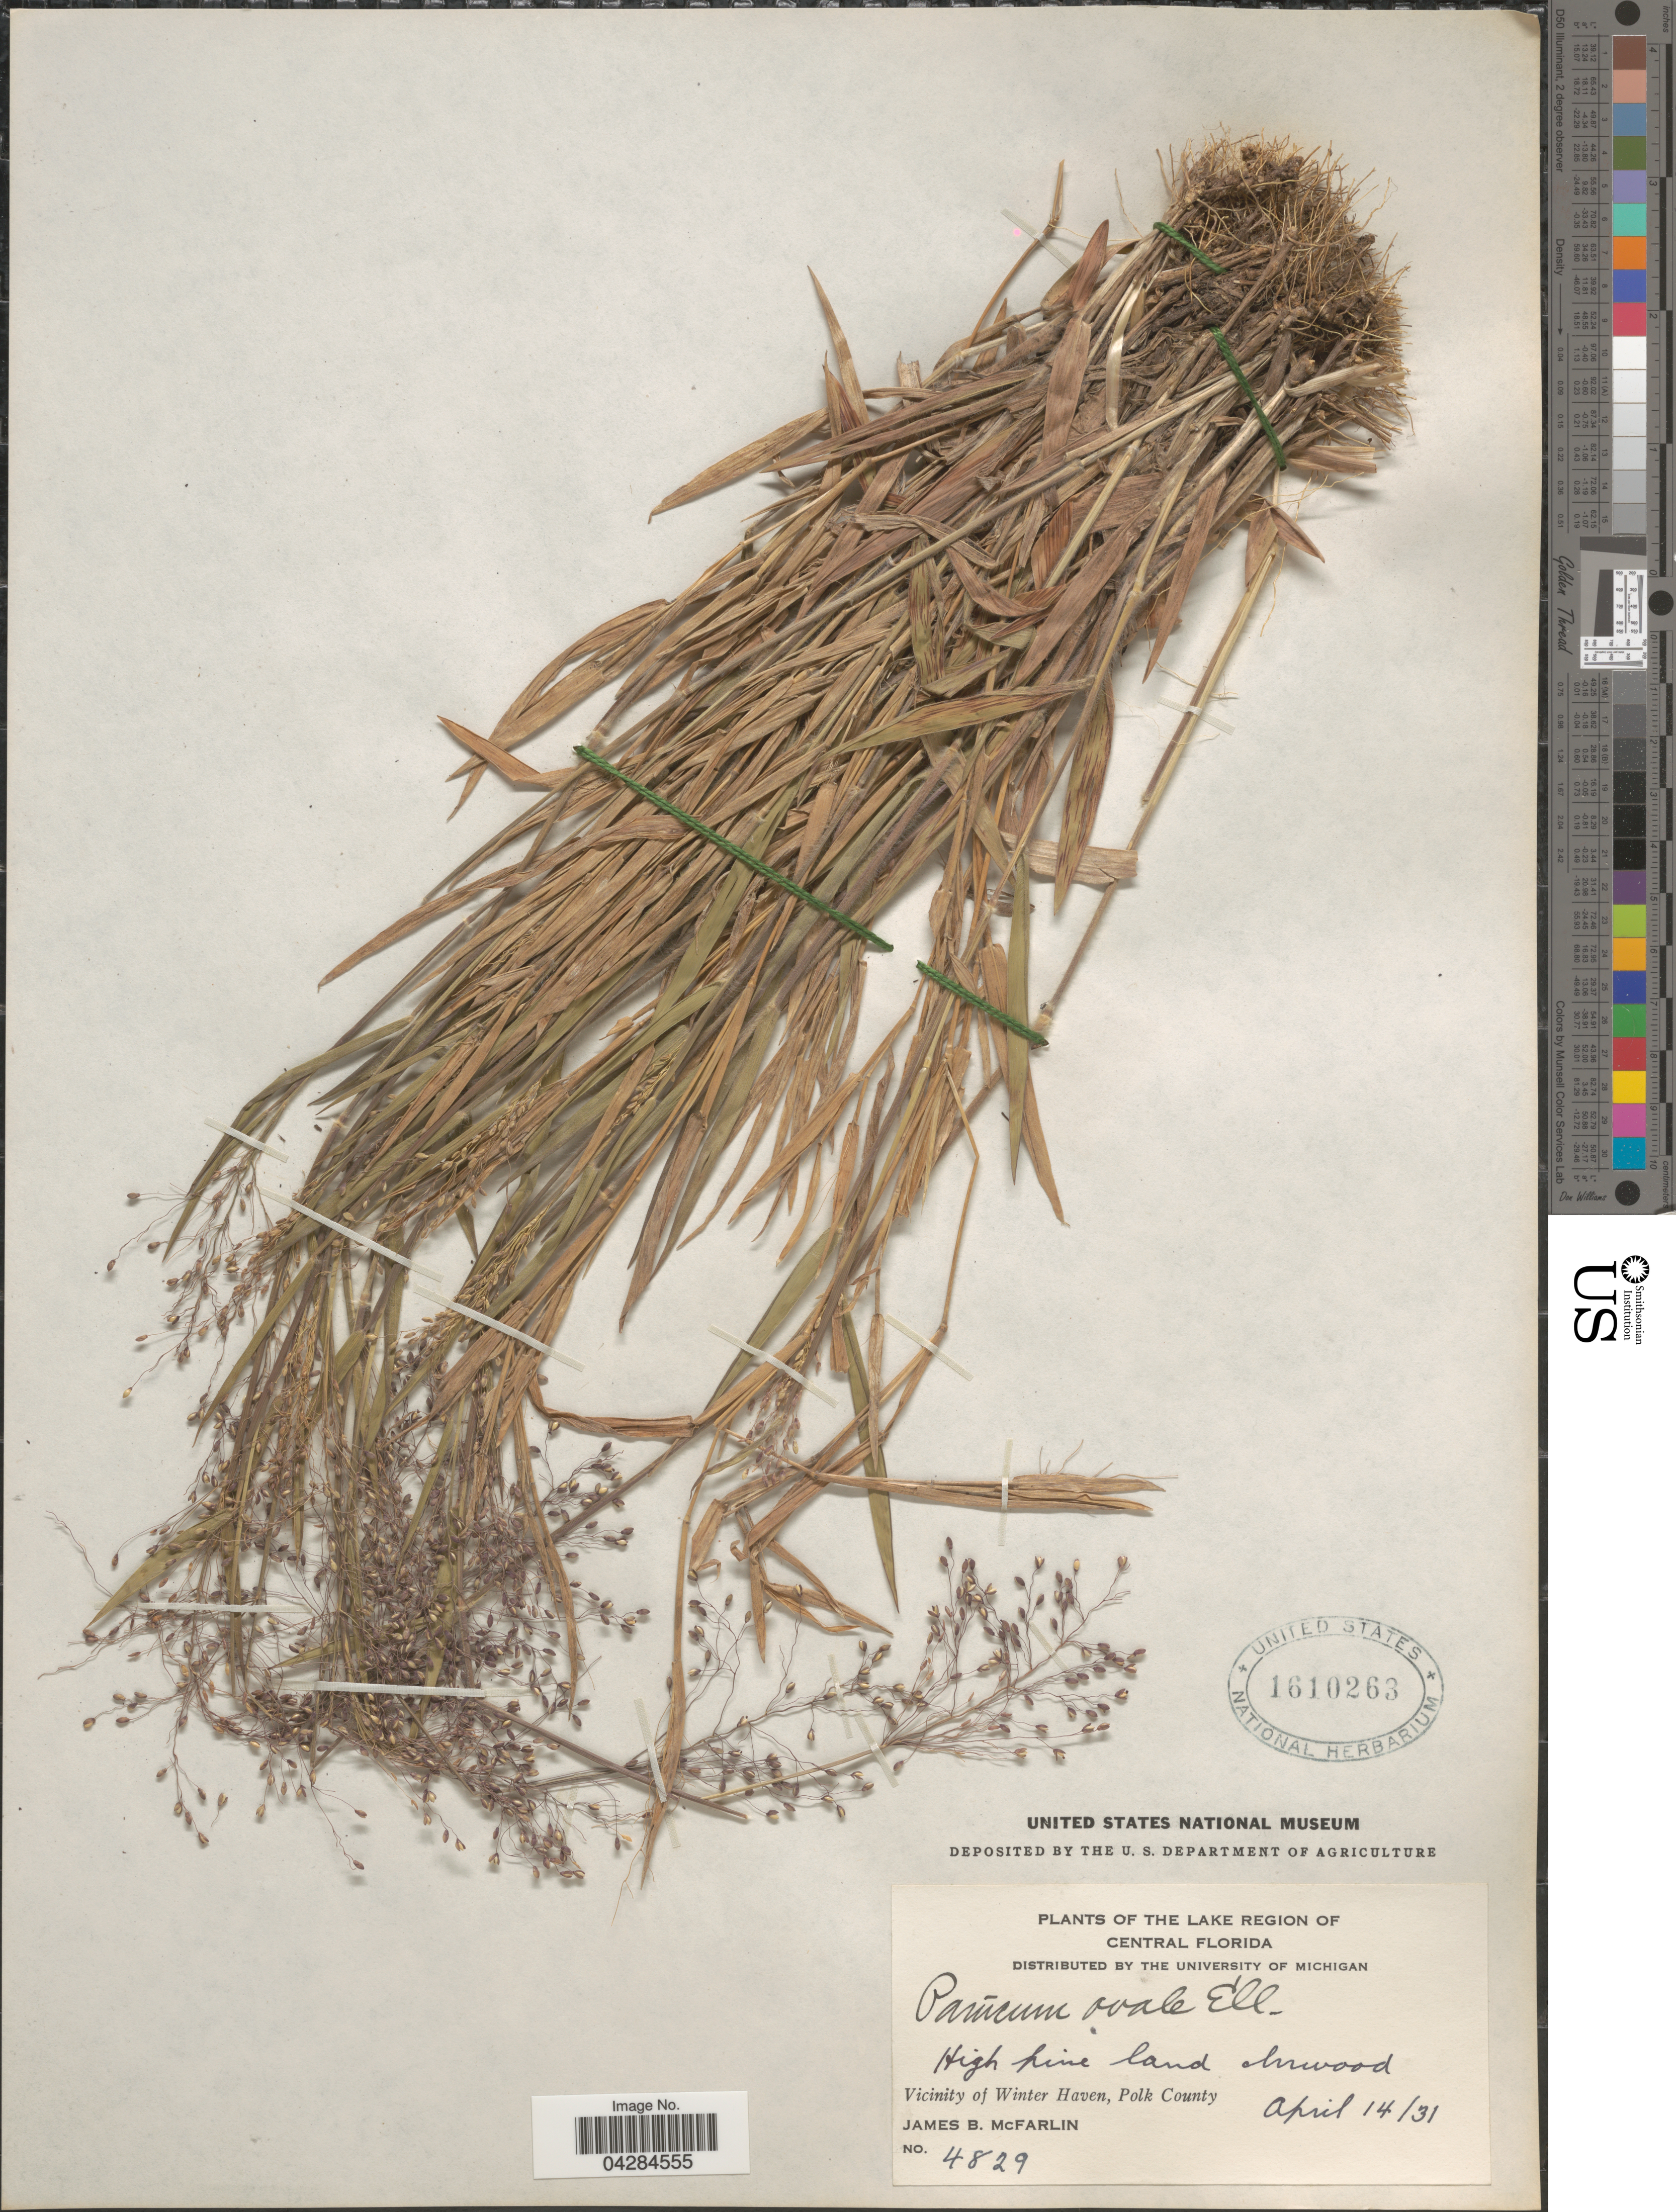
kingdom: Plantae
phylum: Tracheophyta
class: Liliopsida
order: Poales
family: Poaceae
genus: Dichanthelium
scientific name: Dichanthelium ovale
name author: (Elliott) Gould & C.A. Clark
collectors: J. McFarlin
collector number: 4829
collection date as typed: Transcribed d/m/y: 14/4/31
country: United States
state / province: Florida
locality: The Lake Region of Central Florida. Vicinity of Winter Haven, Polk County.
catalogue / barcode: US 1610263